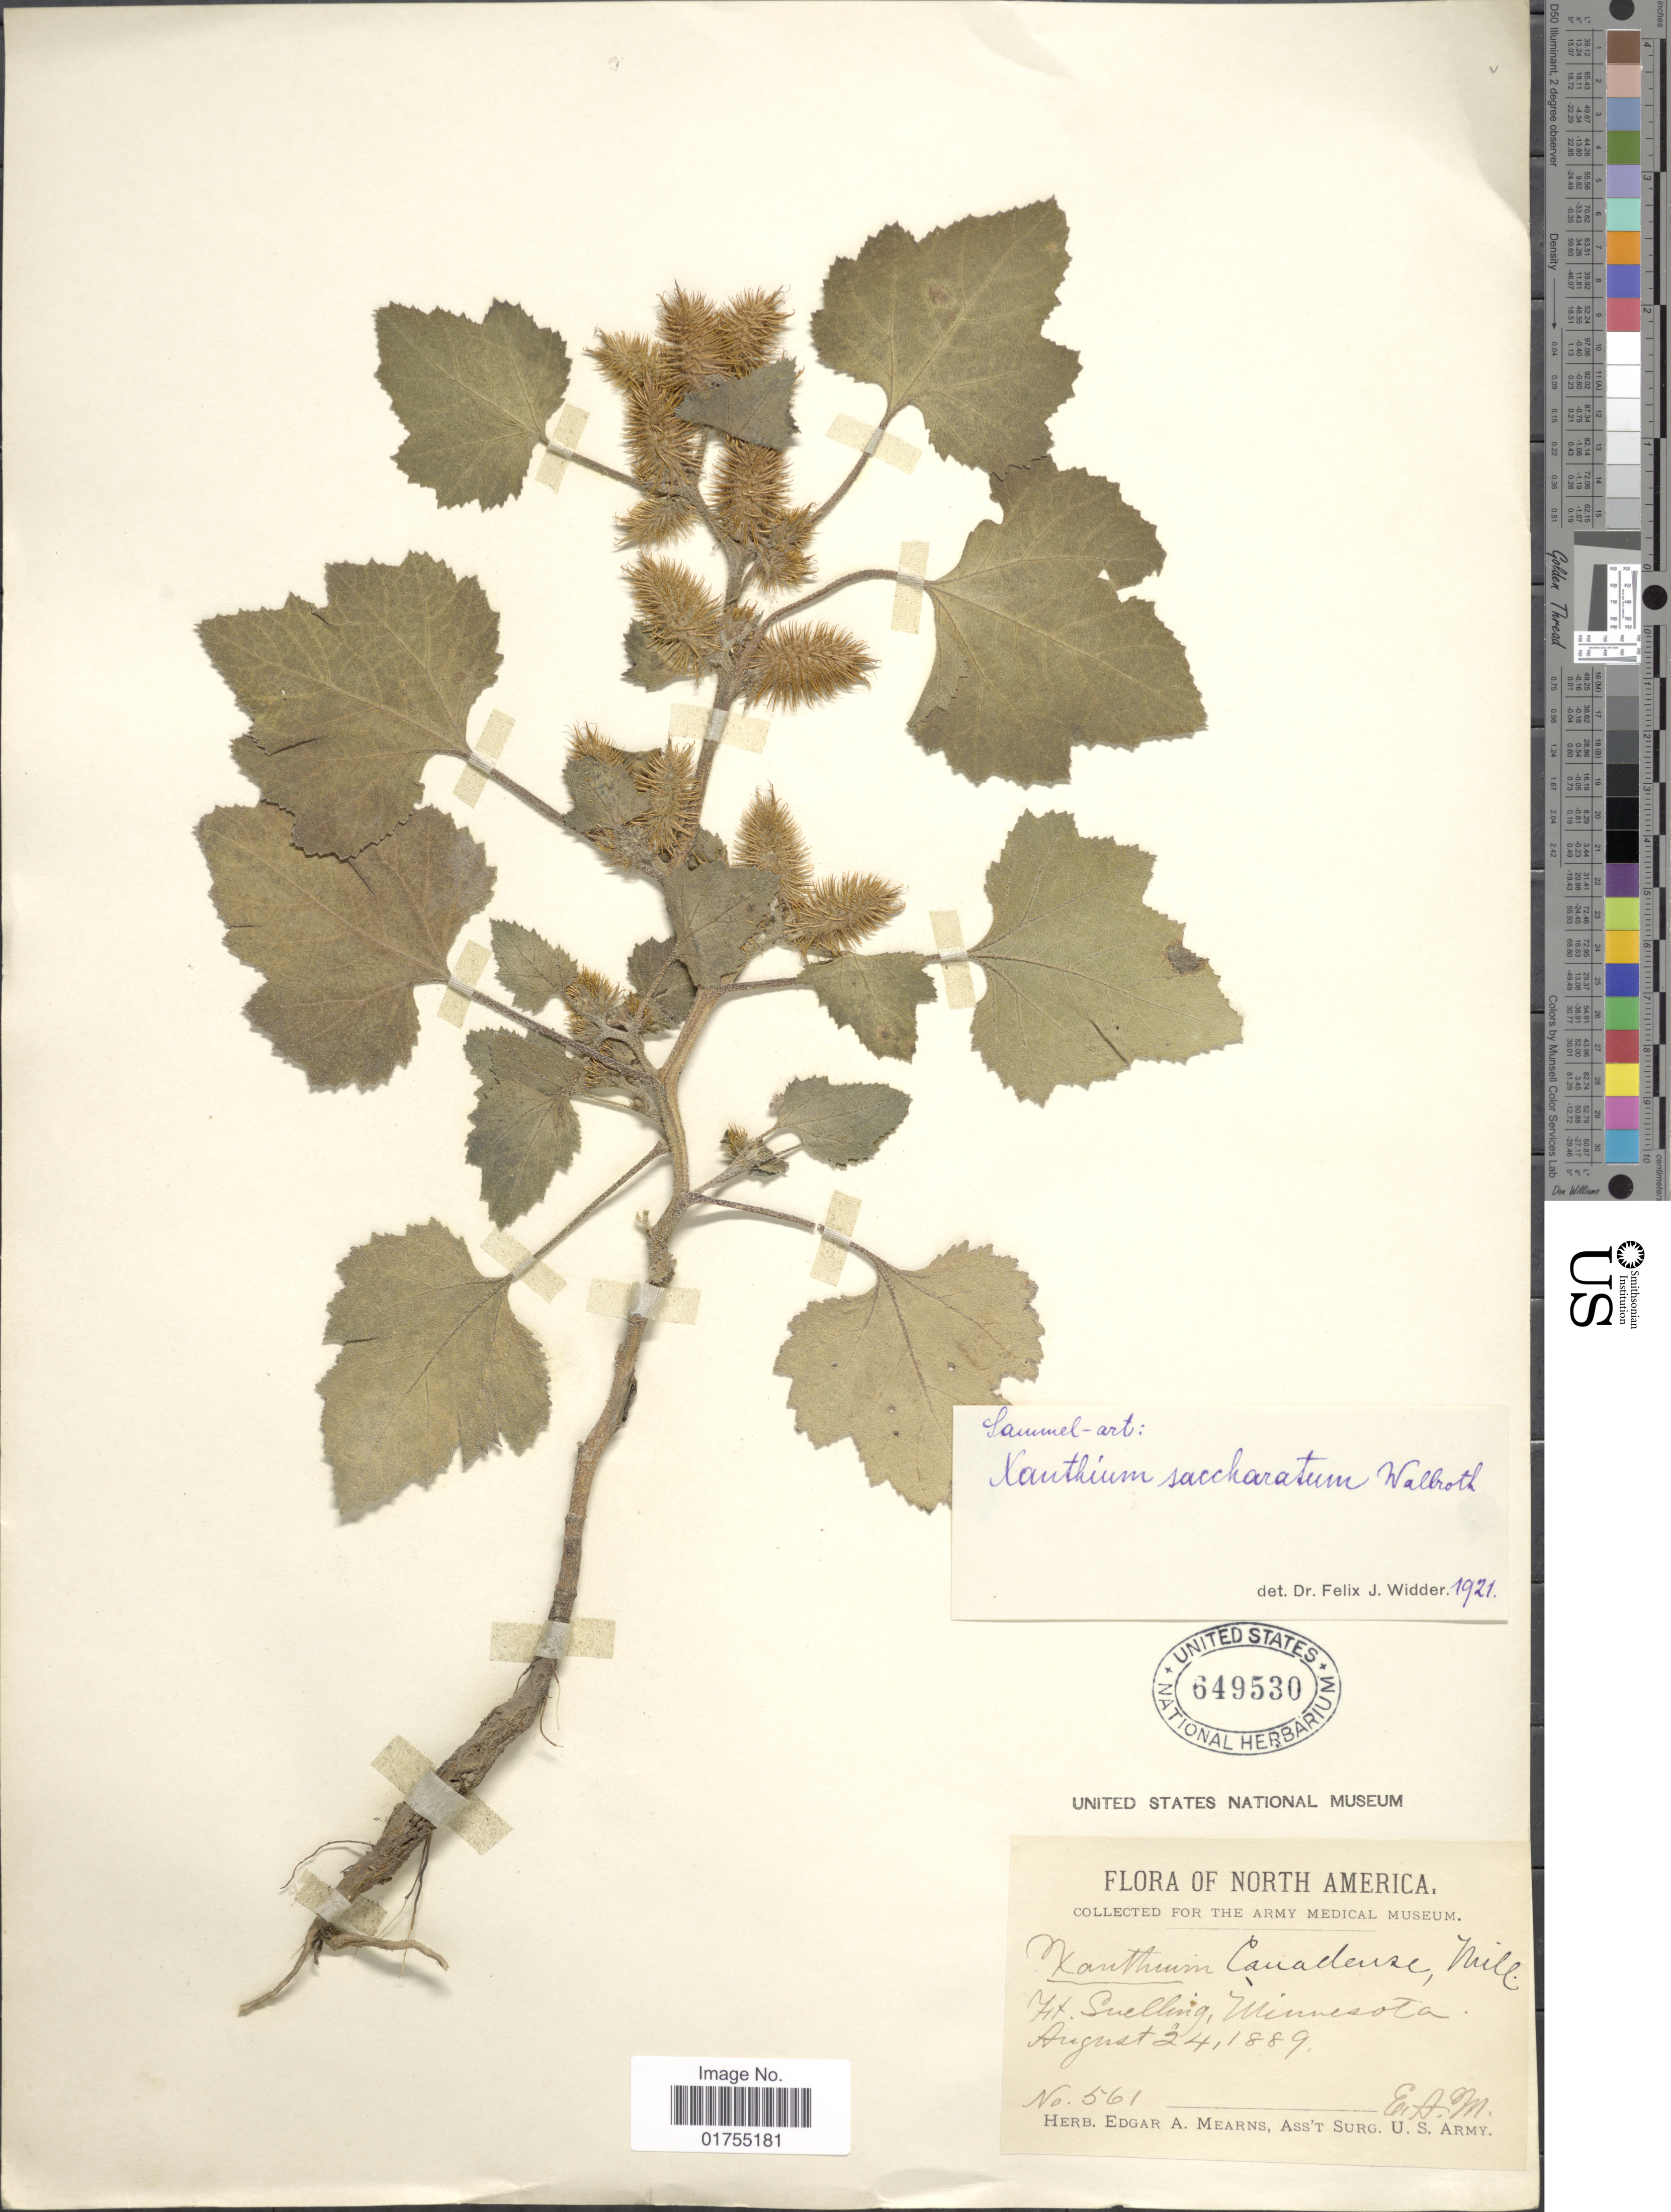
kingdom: Plantae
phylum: Tracheophyta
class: Magnoliopsida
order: Asterales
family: Asteraceae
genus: Xanthium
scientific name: Xanthium strumarium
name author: L.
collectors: E. A. Mearns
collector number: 561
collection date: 1889-08-24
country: United States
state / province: Minnesota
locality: Ft. Snelling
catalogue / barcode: US 649530